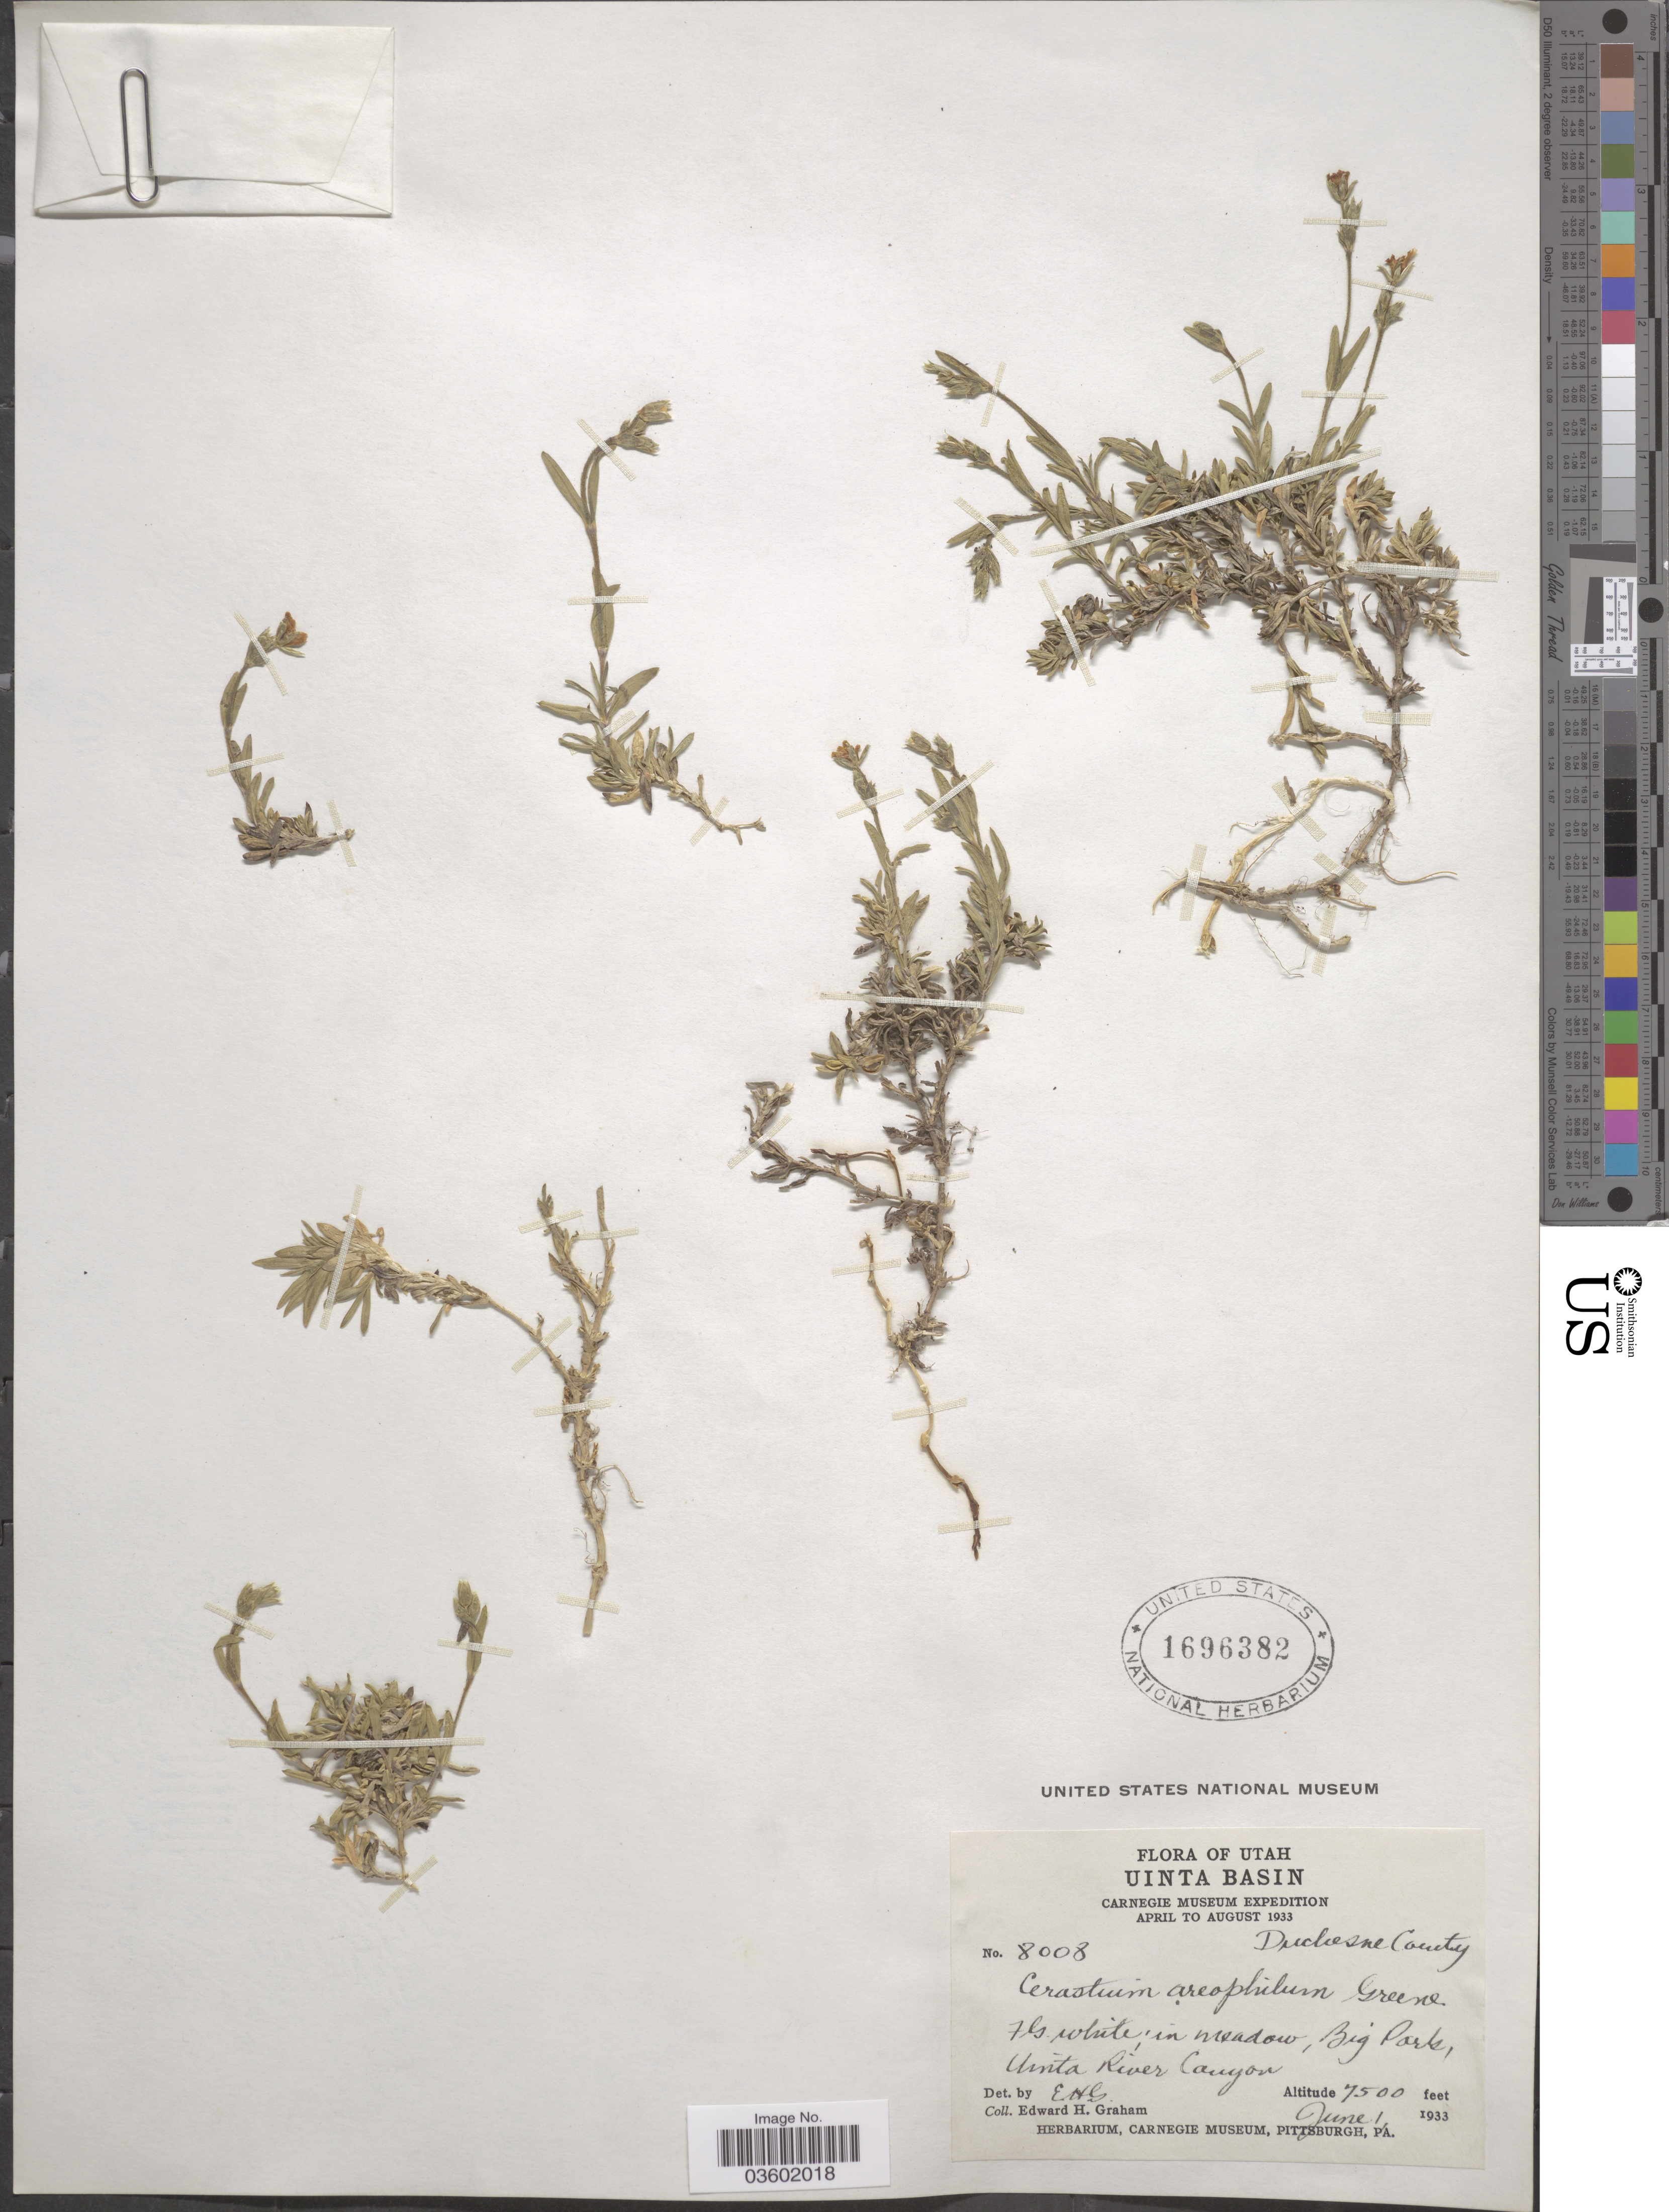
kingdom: Plantae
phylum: Tracheophyta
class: Magnoliopsida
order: Caryophyllales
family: Caryophyllaceae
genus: Cerastium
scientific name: Cerastium oreophilum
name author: Greene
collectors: E. H. Graham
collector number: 8008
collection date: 1933-06-01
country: United States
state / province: Utah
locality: Uinta Basin. Duchesne County. Big Park, Uinta River Canyon.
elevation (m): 2286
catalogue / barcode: US 1696382